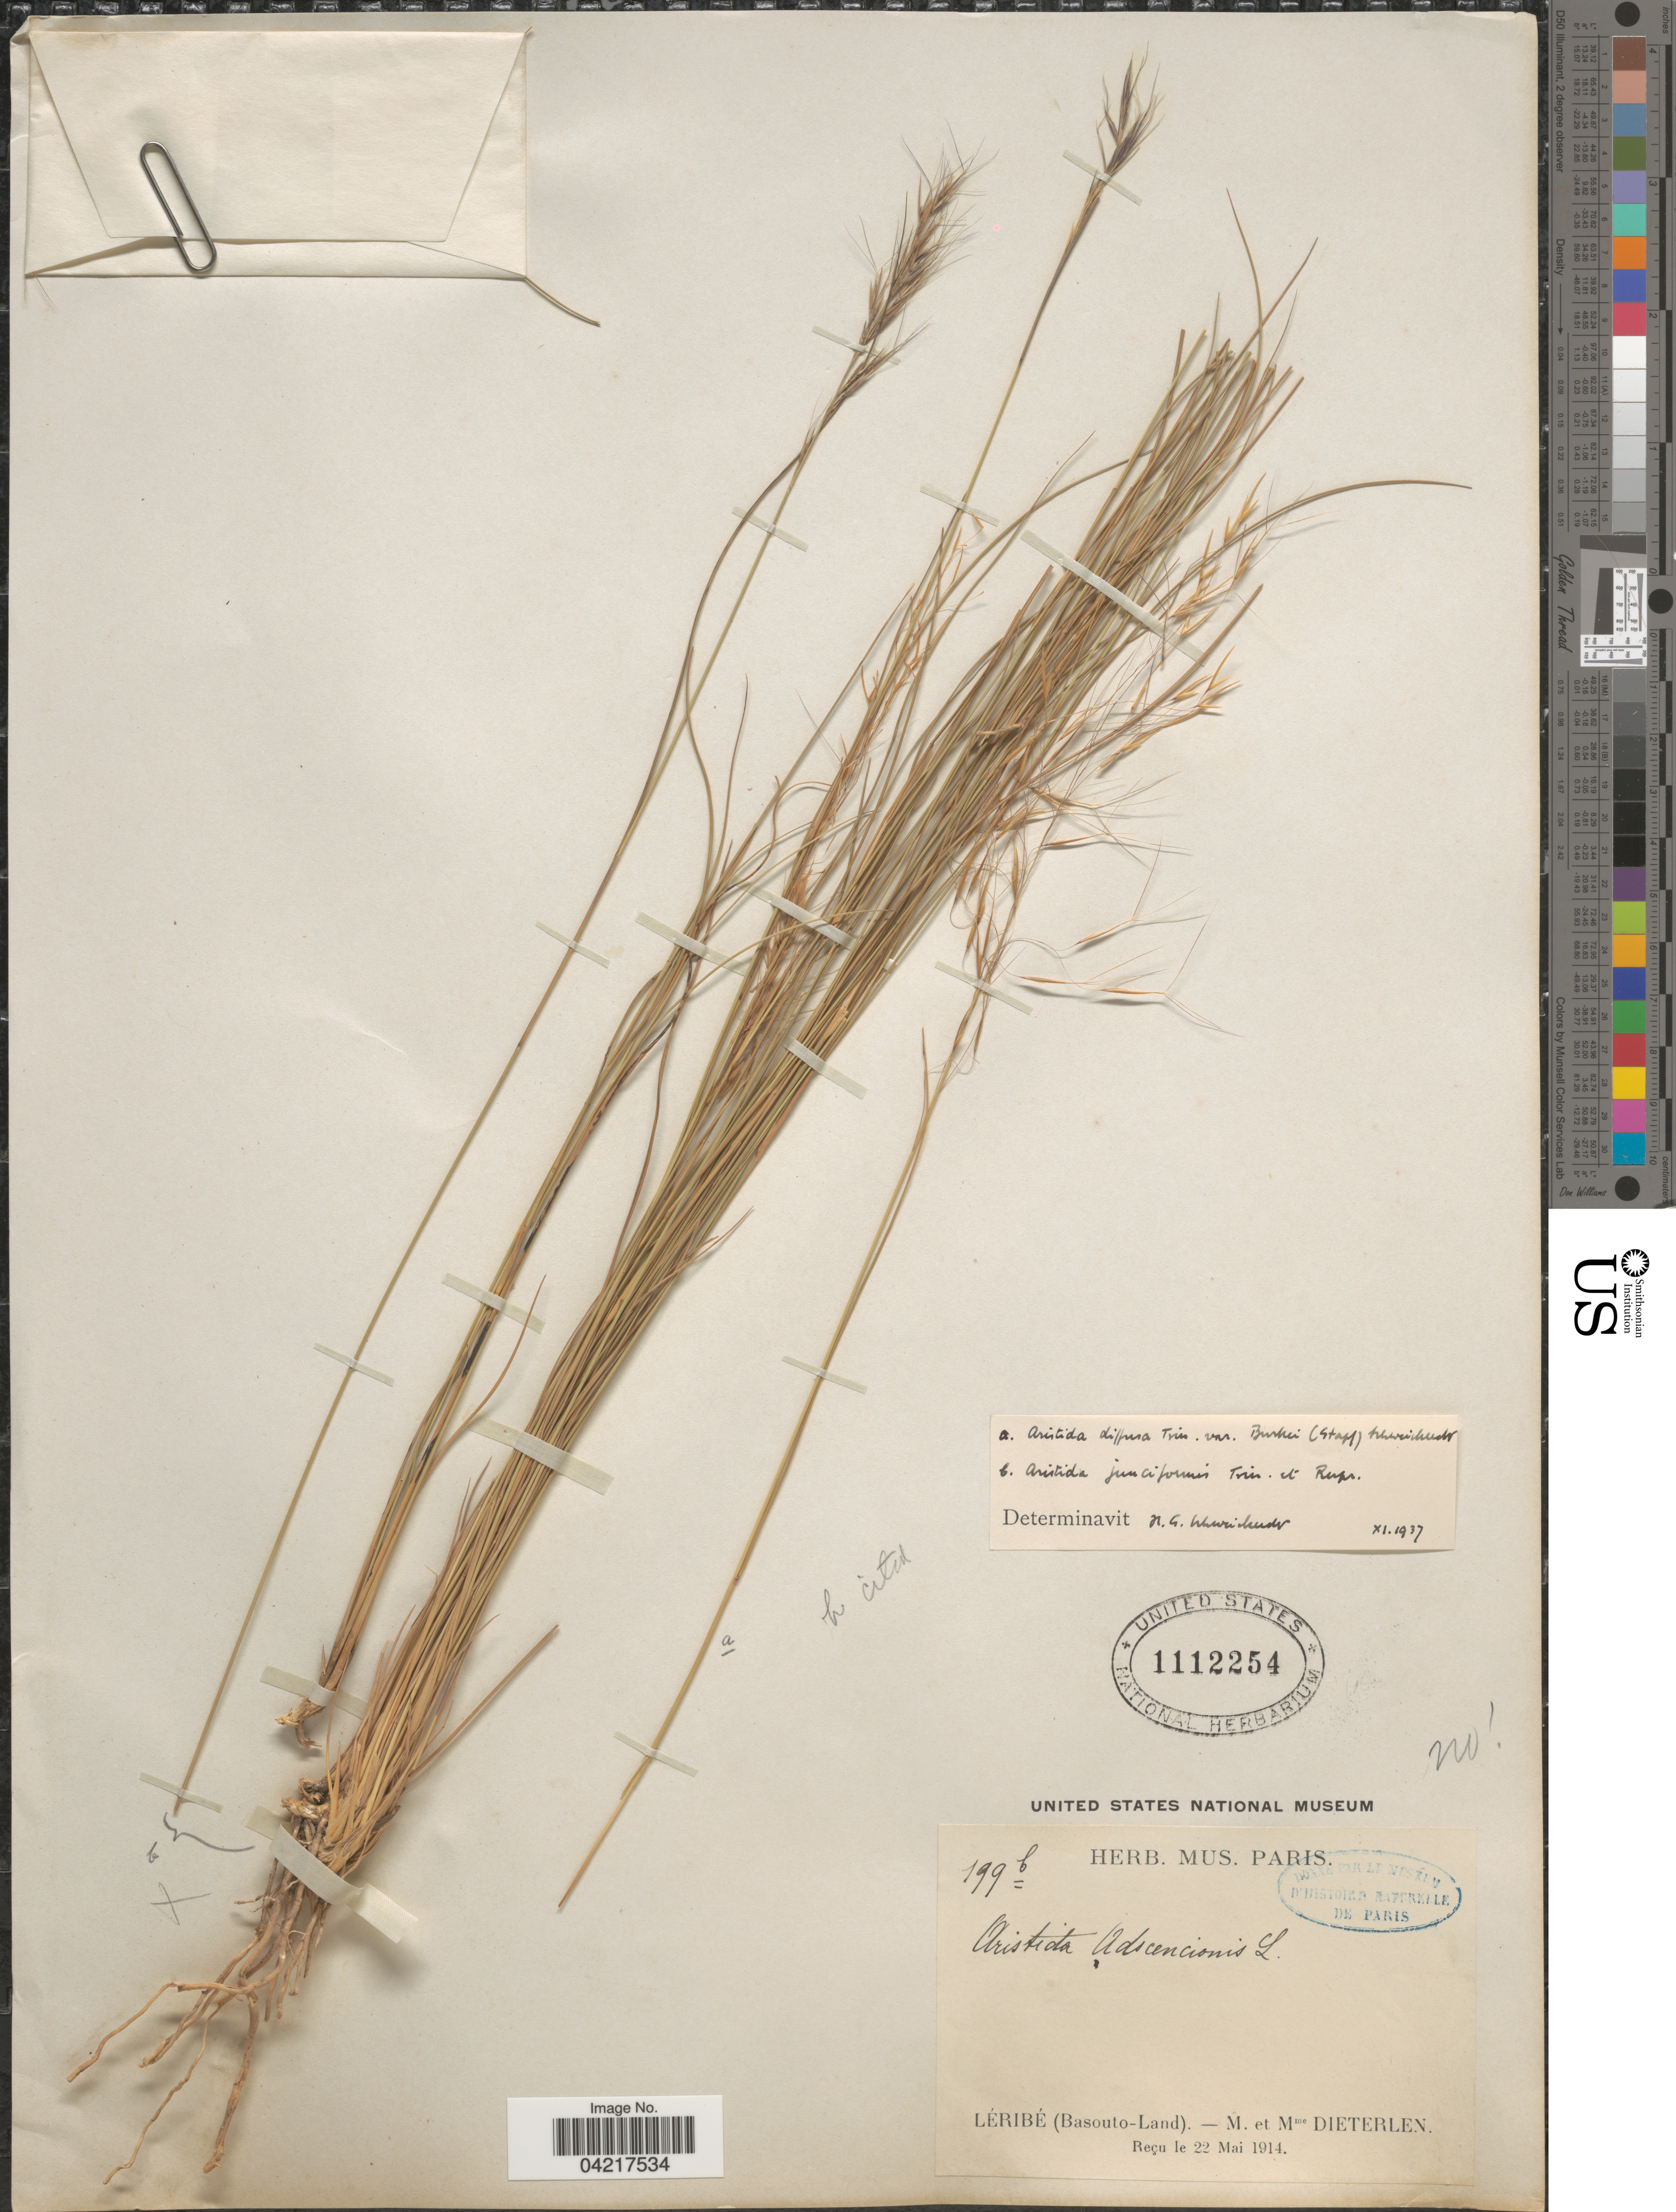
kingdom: Plantae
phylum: Tracheophyta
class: Liliopsida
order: Poales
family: Poaceae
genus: Aristida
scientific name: Aristida junciformis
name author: Trin. & Rupr.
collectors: M. Dieterlen & Mme. Dieterlen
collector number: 199b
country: Lesotho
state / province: Leribe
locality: (Basouto-Land).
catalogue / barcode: US 1112254